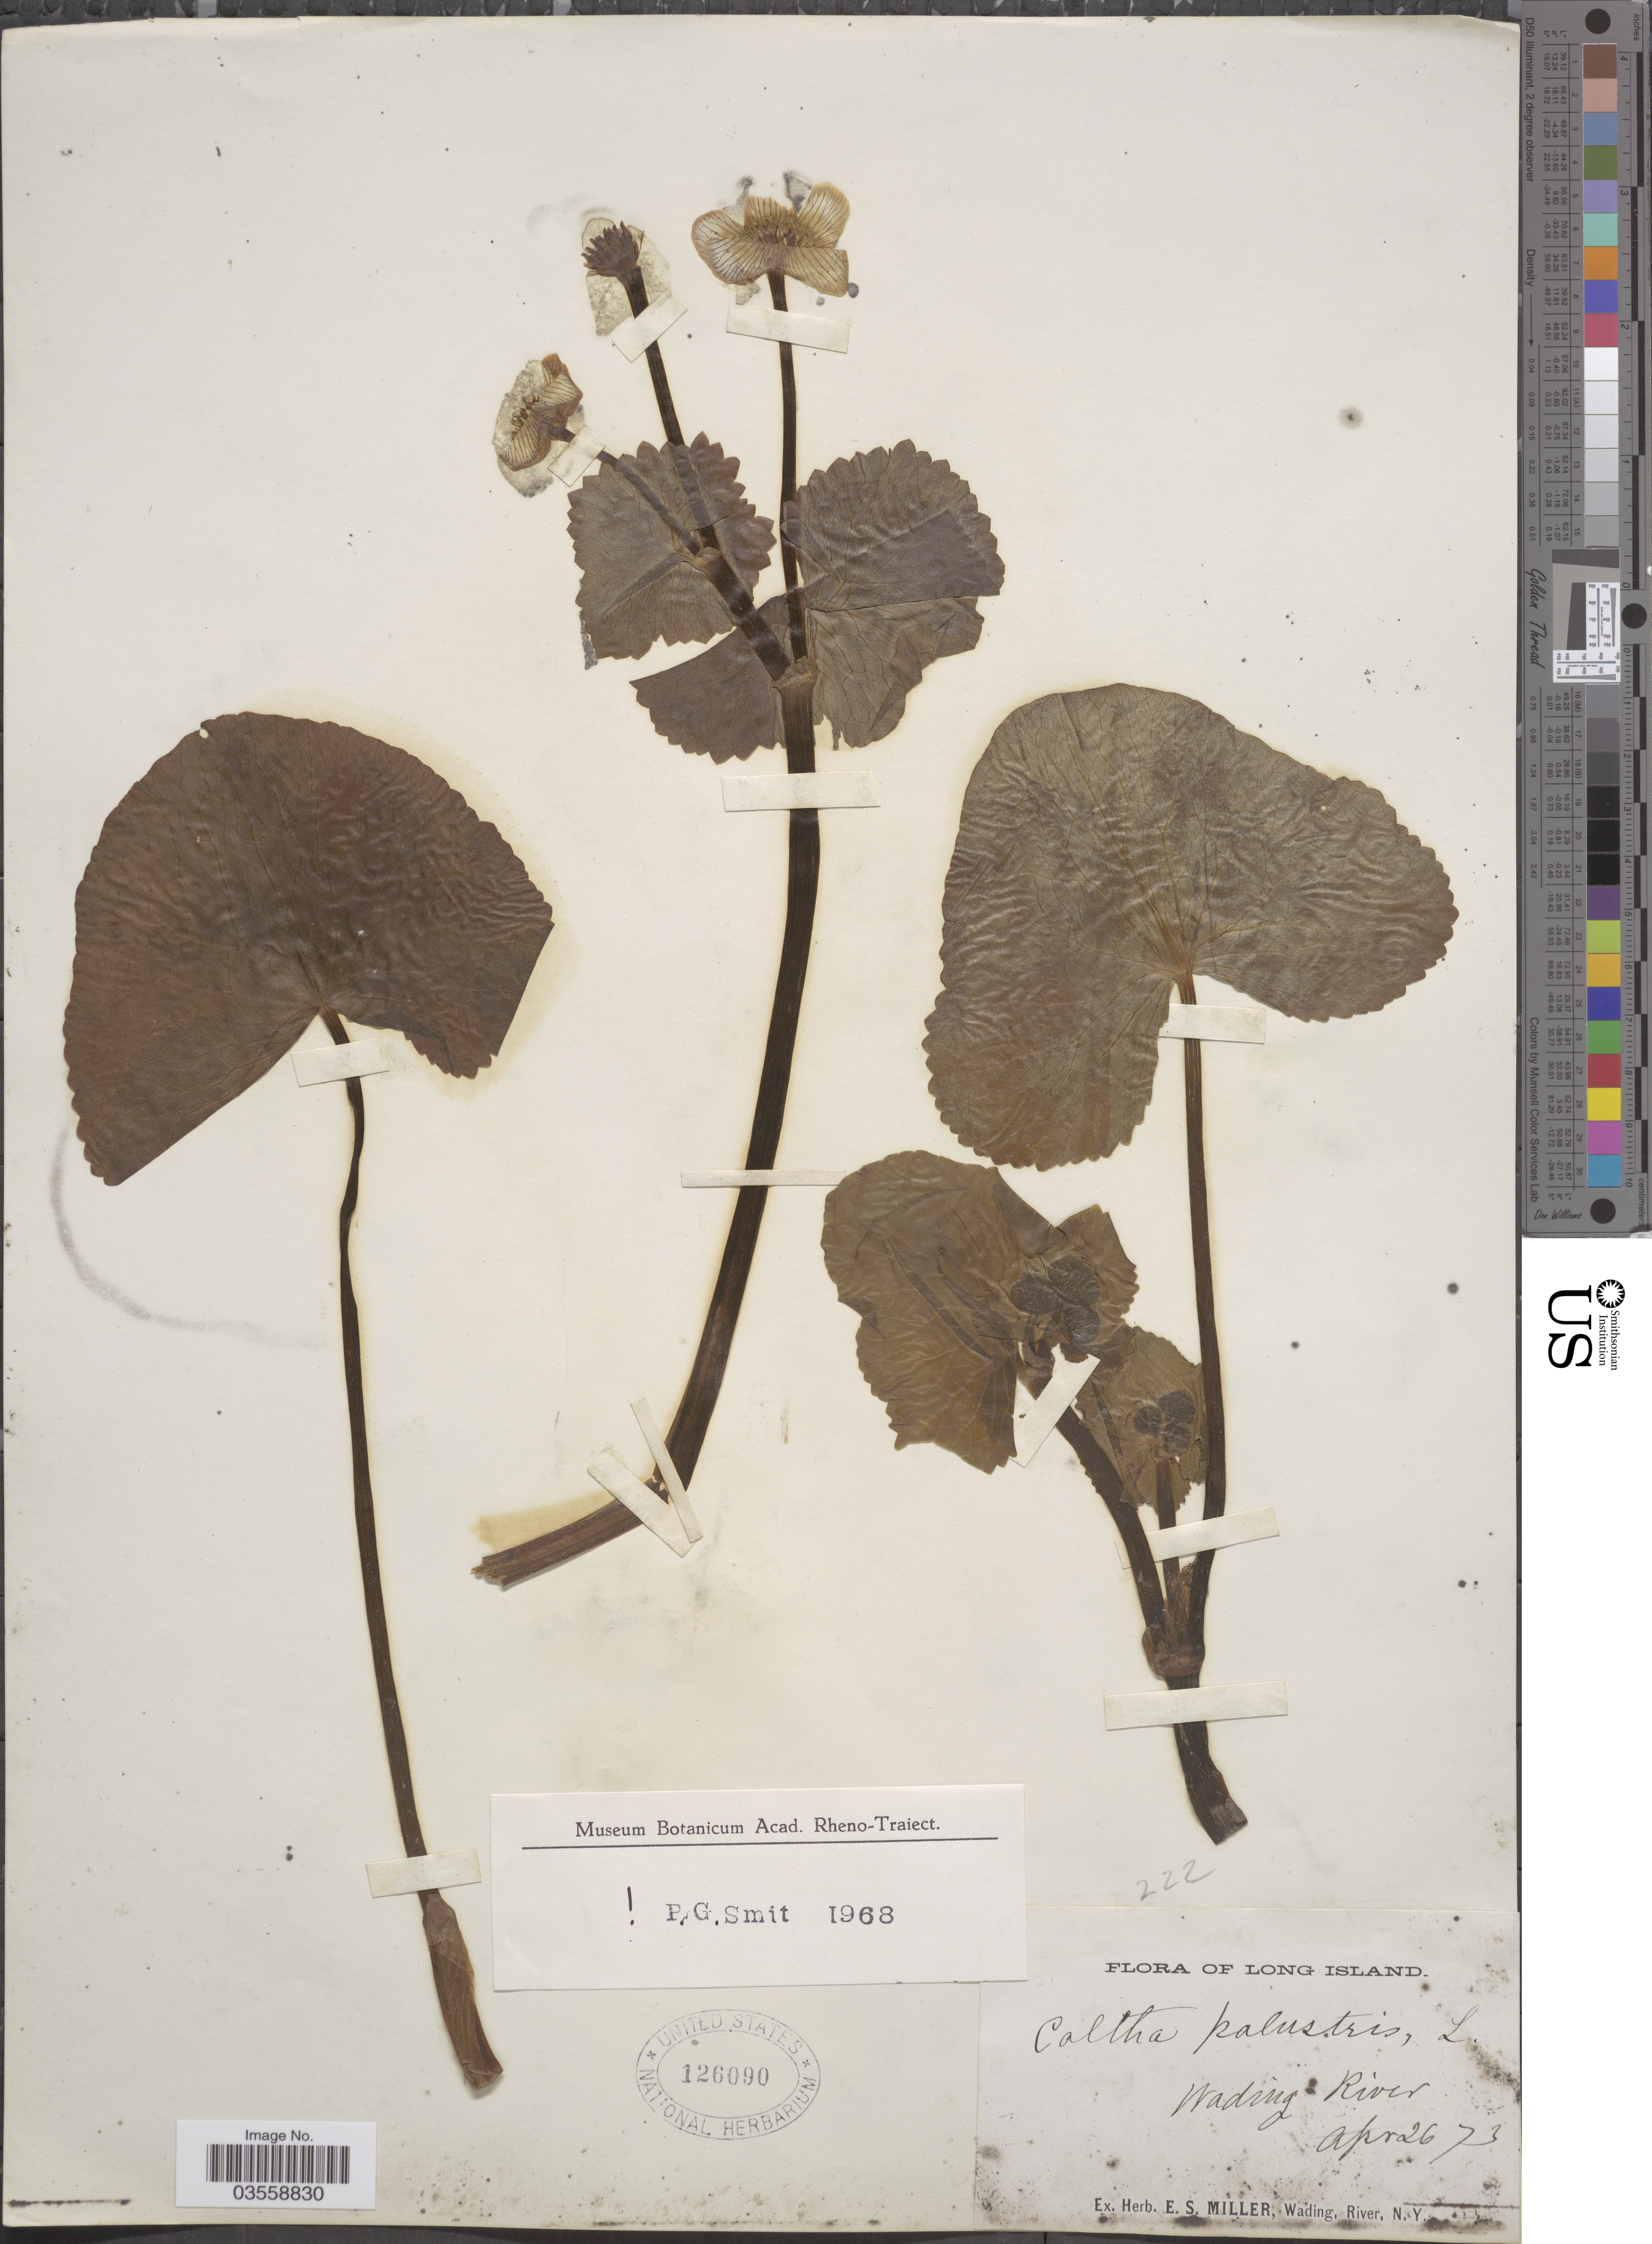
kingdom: Plantae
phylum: Tracheophyta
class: Magnoliopsida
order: Ranunculales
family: Ranunculaceae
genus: Caltha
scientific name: Caltha palustris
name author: L.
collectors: ex herb. E. S. Miller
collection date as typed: Transcribed d/m/y: 26/4/73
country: United States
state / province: New York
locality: Long Island. Wading River.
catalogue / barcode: US 126090